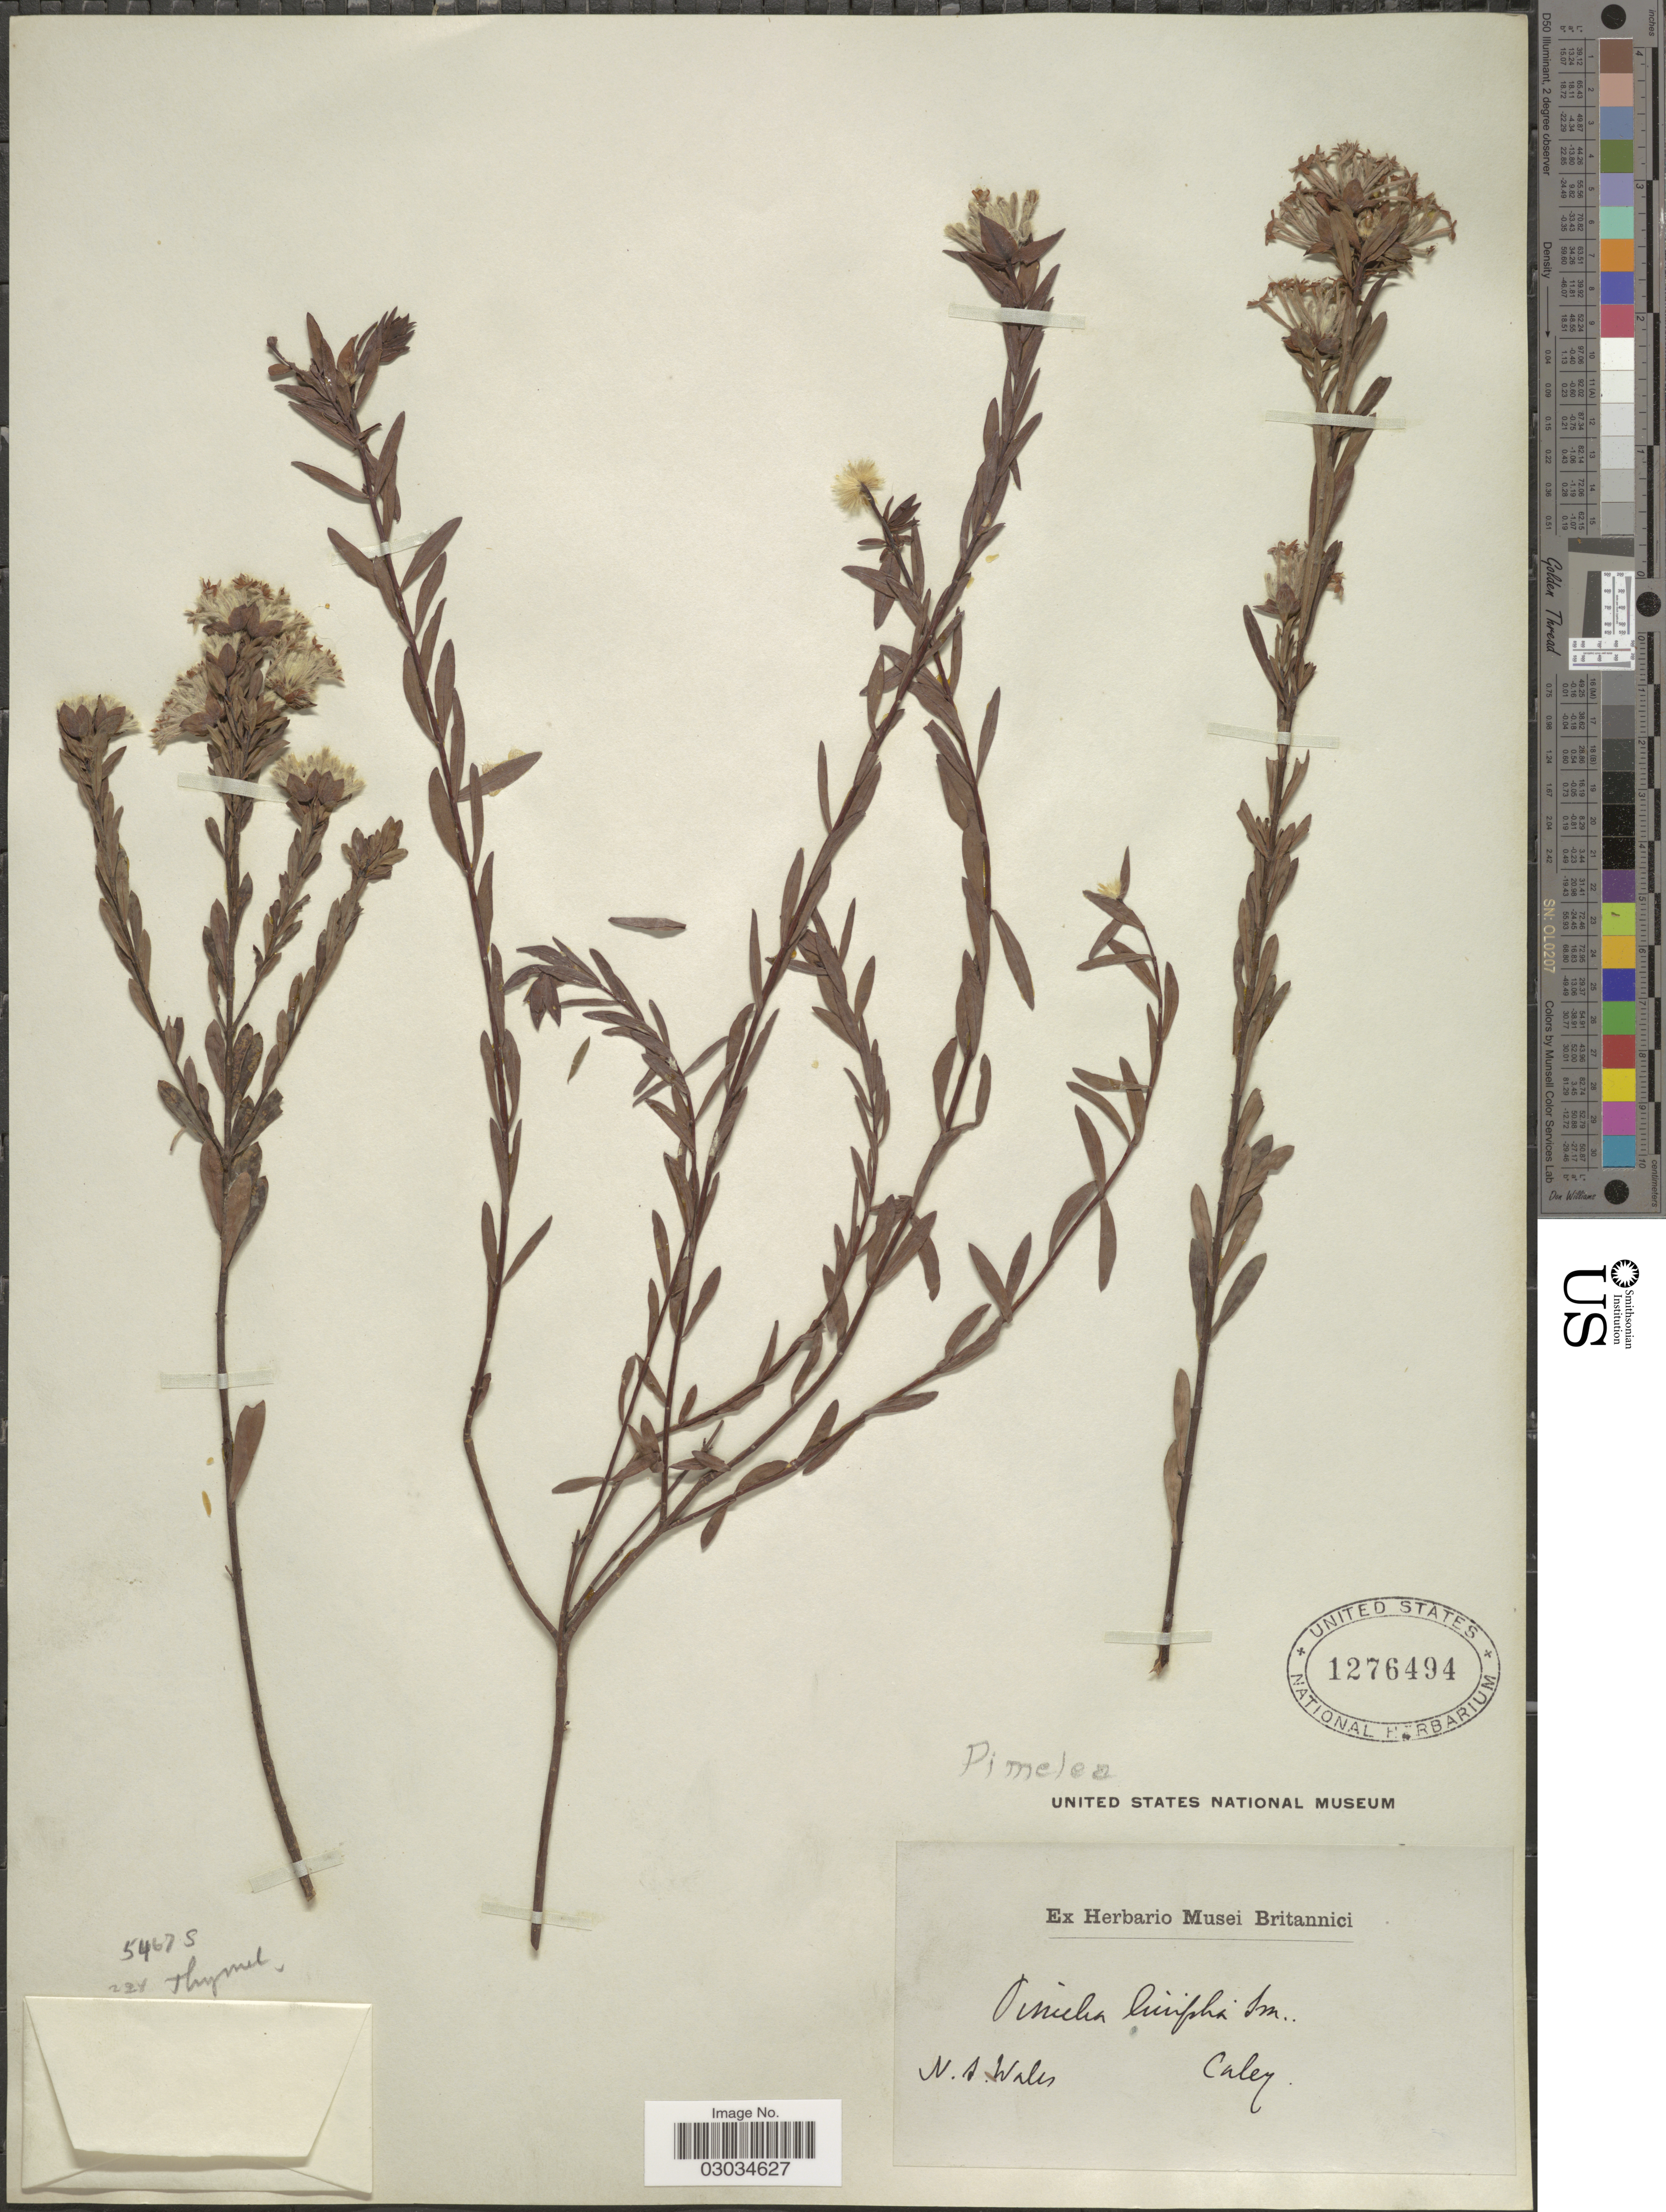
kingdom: Plantae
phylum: Tracheophyta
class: Magnoliopsida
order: Malvales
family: Thymelaeaceae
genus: Pimelea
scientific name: Pimelea linifolia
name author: Sm.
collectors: -. Caley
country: Australia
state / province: New South Wales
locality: N.S. Wales.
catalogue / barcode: US 1276494